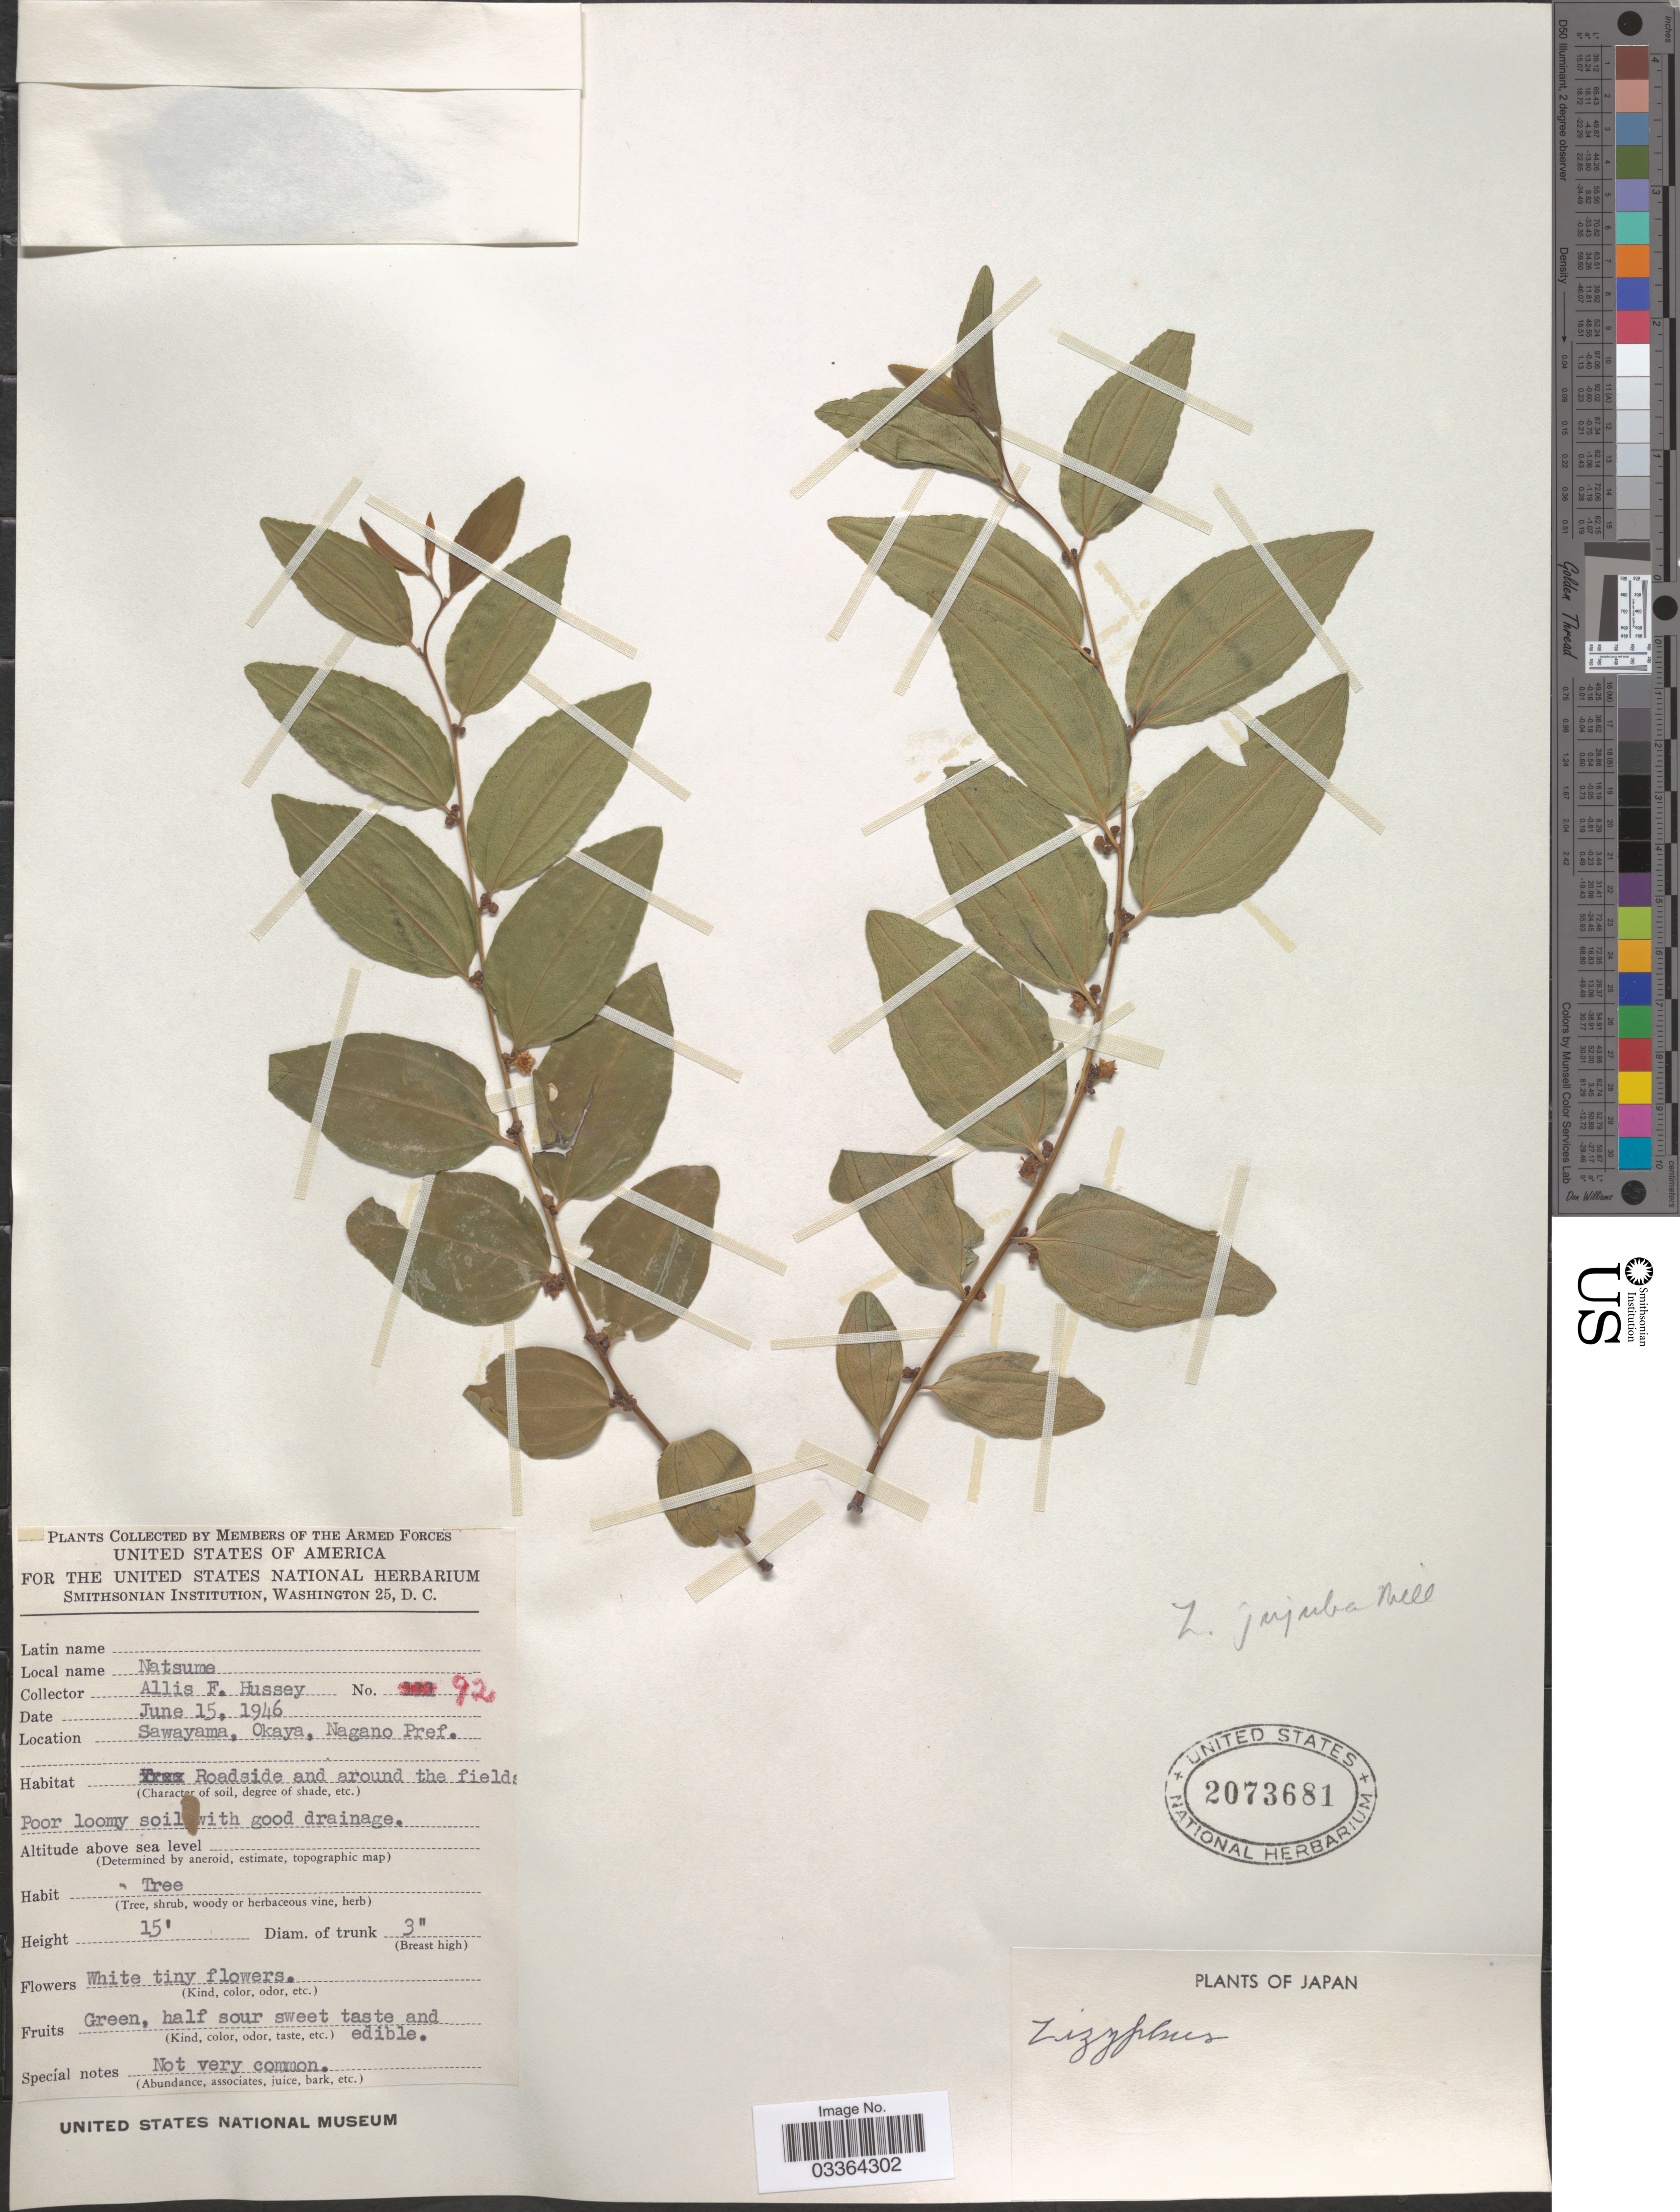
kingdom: Plantae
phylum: Tracheophyta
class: Magnoliopsida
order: Rosales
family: Rhamnaceae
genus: Ziziphus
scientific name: Ziziphus jujuba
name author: Mill.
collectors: A. Hussey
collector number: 92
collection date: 1946-06-15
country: Japan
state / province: Nagano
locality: Sawayama, Okaya, Nagano Pref.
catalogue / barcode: US 2073681